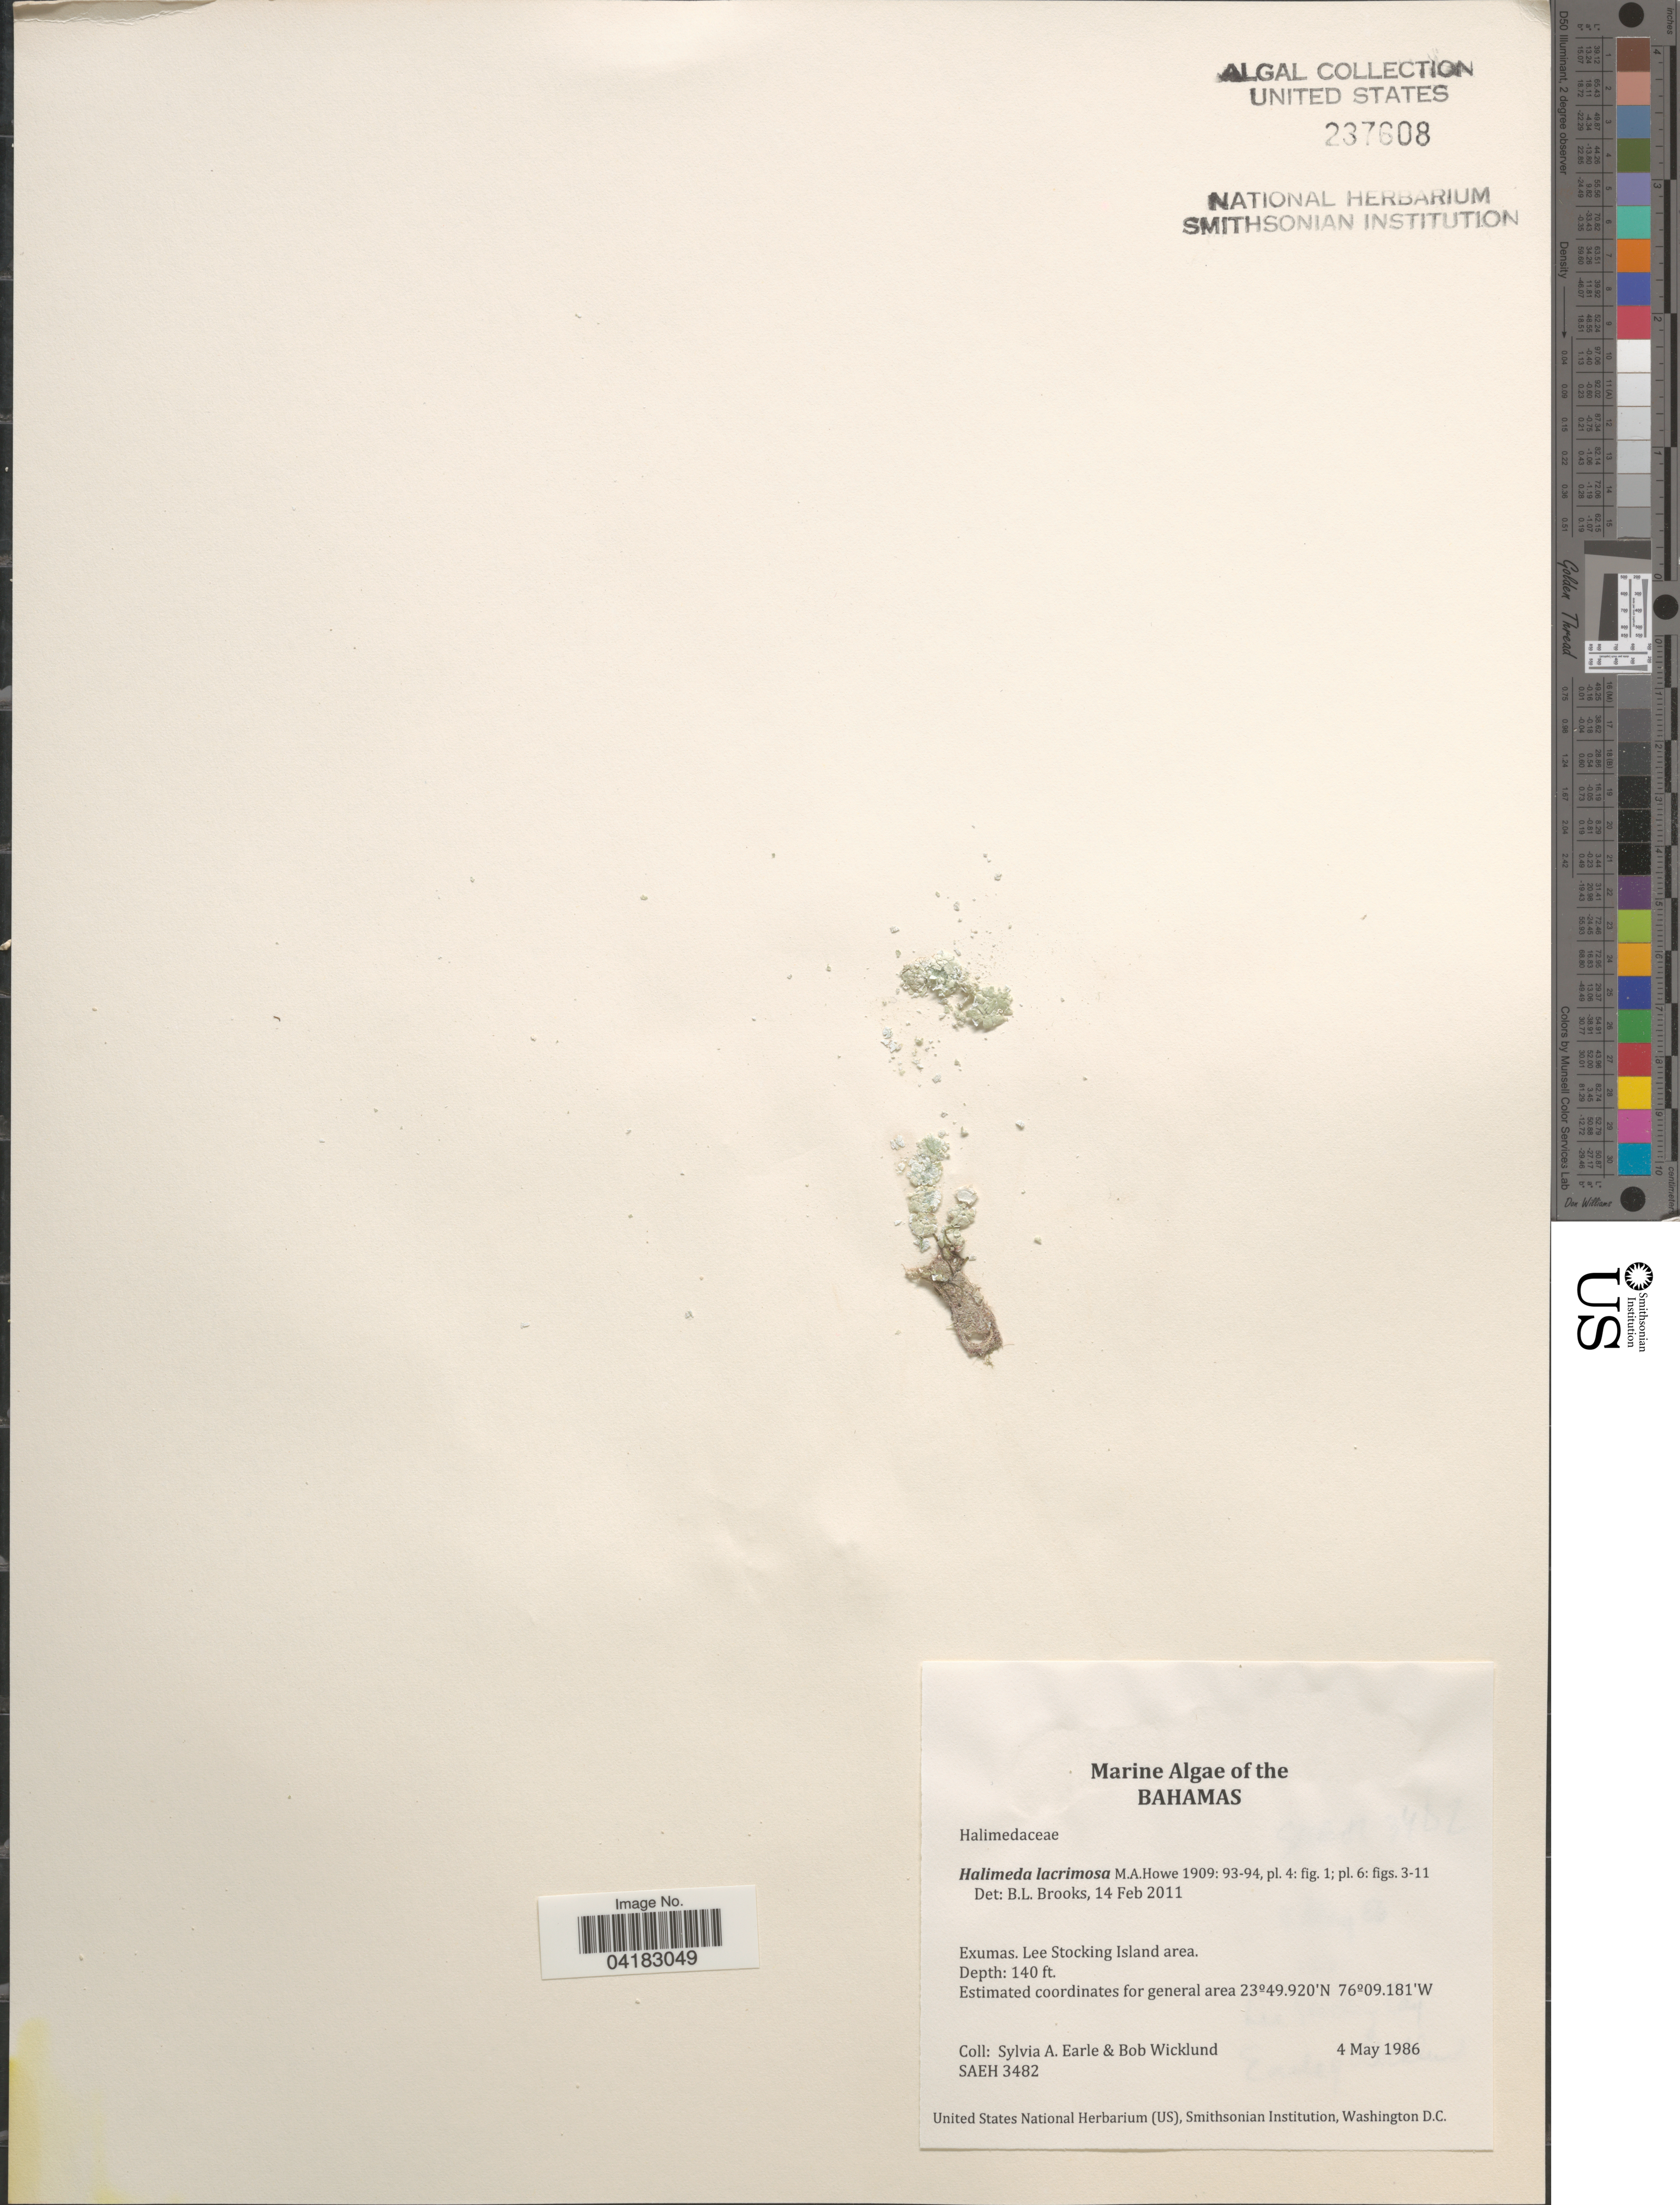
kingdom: Plantae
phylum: Chlorophyta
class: Ulvophyceae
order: Bryopsidales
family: Halimedaceae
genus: Halimeda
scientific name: Halimeda lacrimosa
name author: M. Howe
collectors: S. A. Earle & B. Wicklund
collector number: SAEH3482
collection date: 1986-05-04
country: Bahamas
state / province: Exuma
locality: Exumas. Lee Stocking Island area.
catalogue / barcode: US 237608